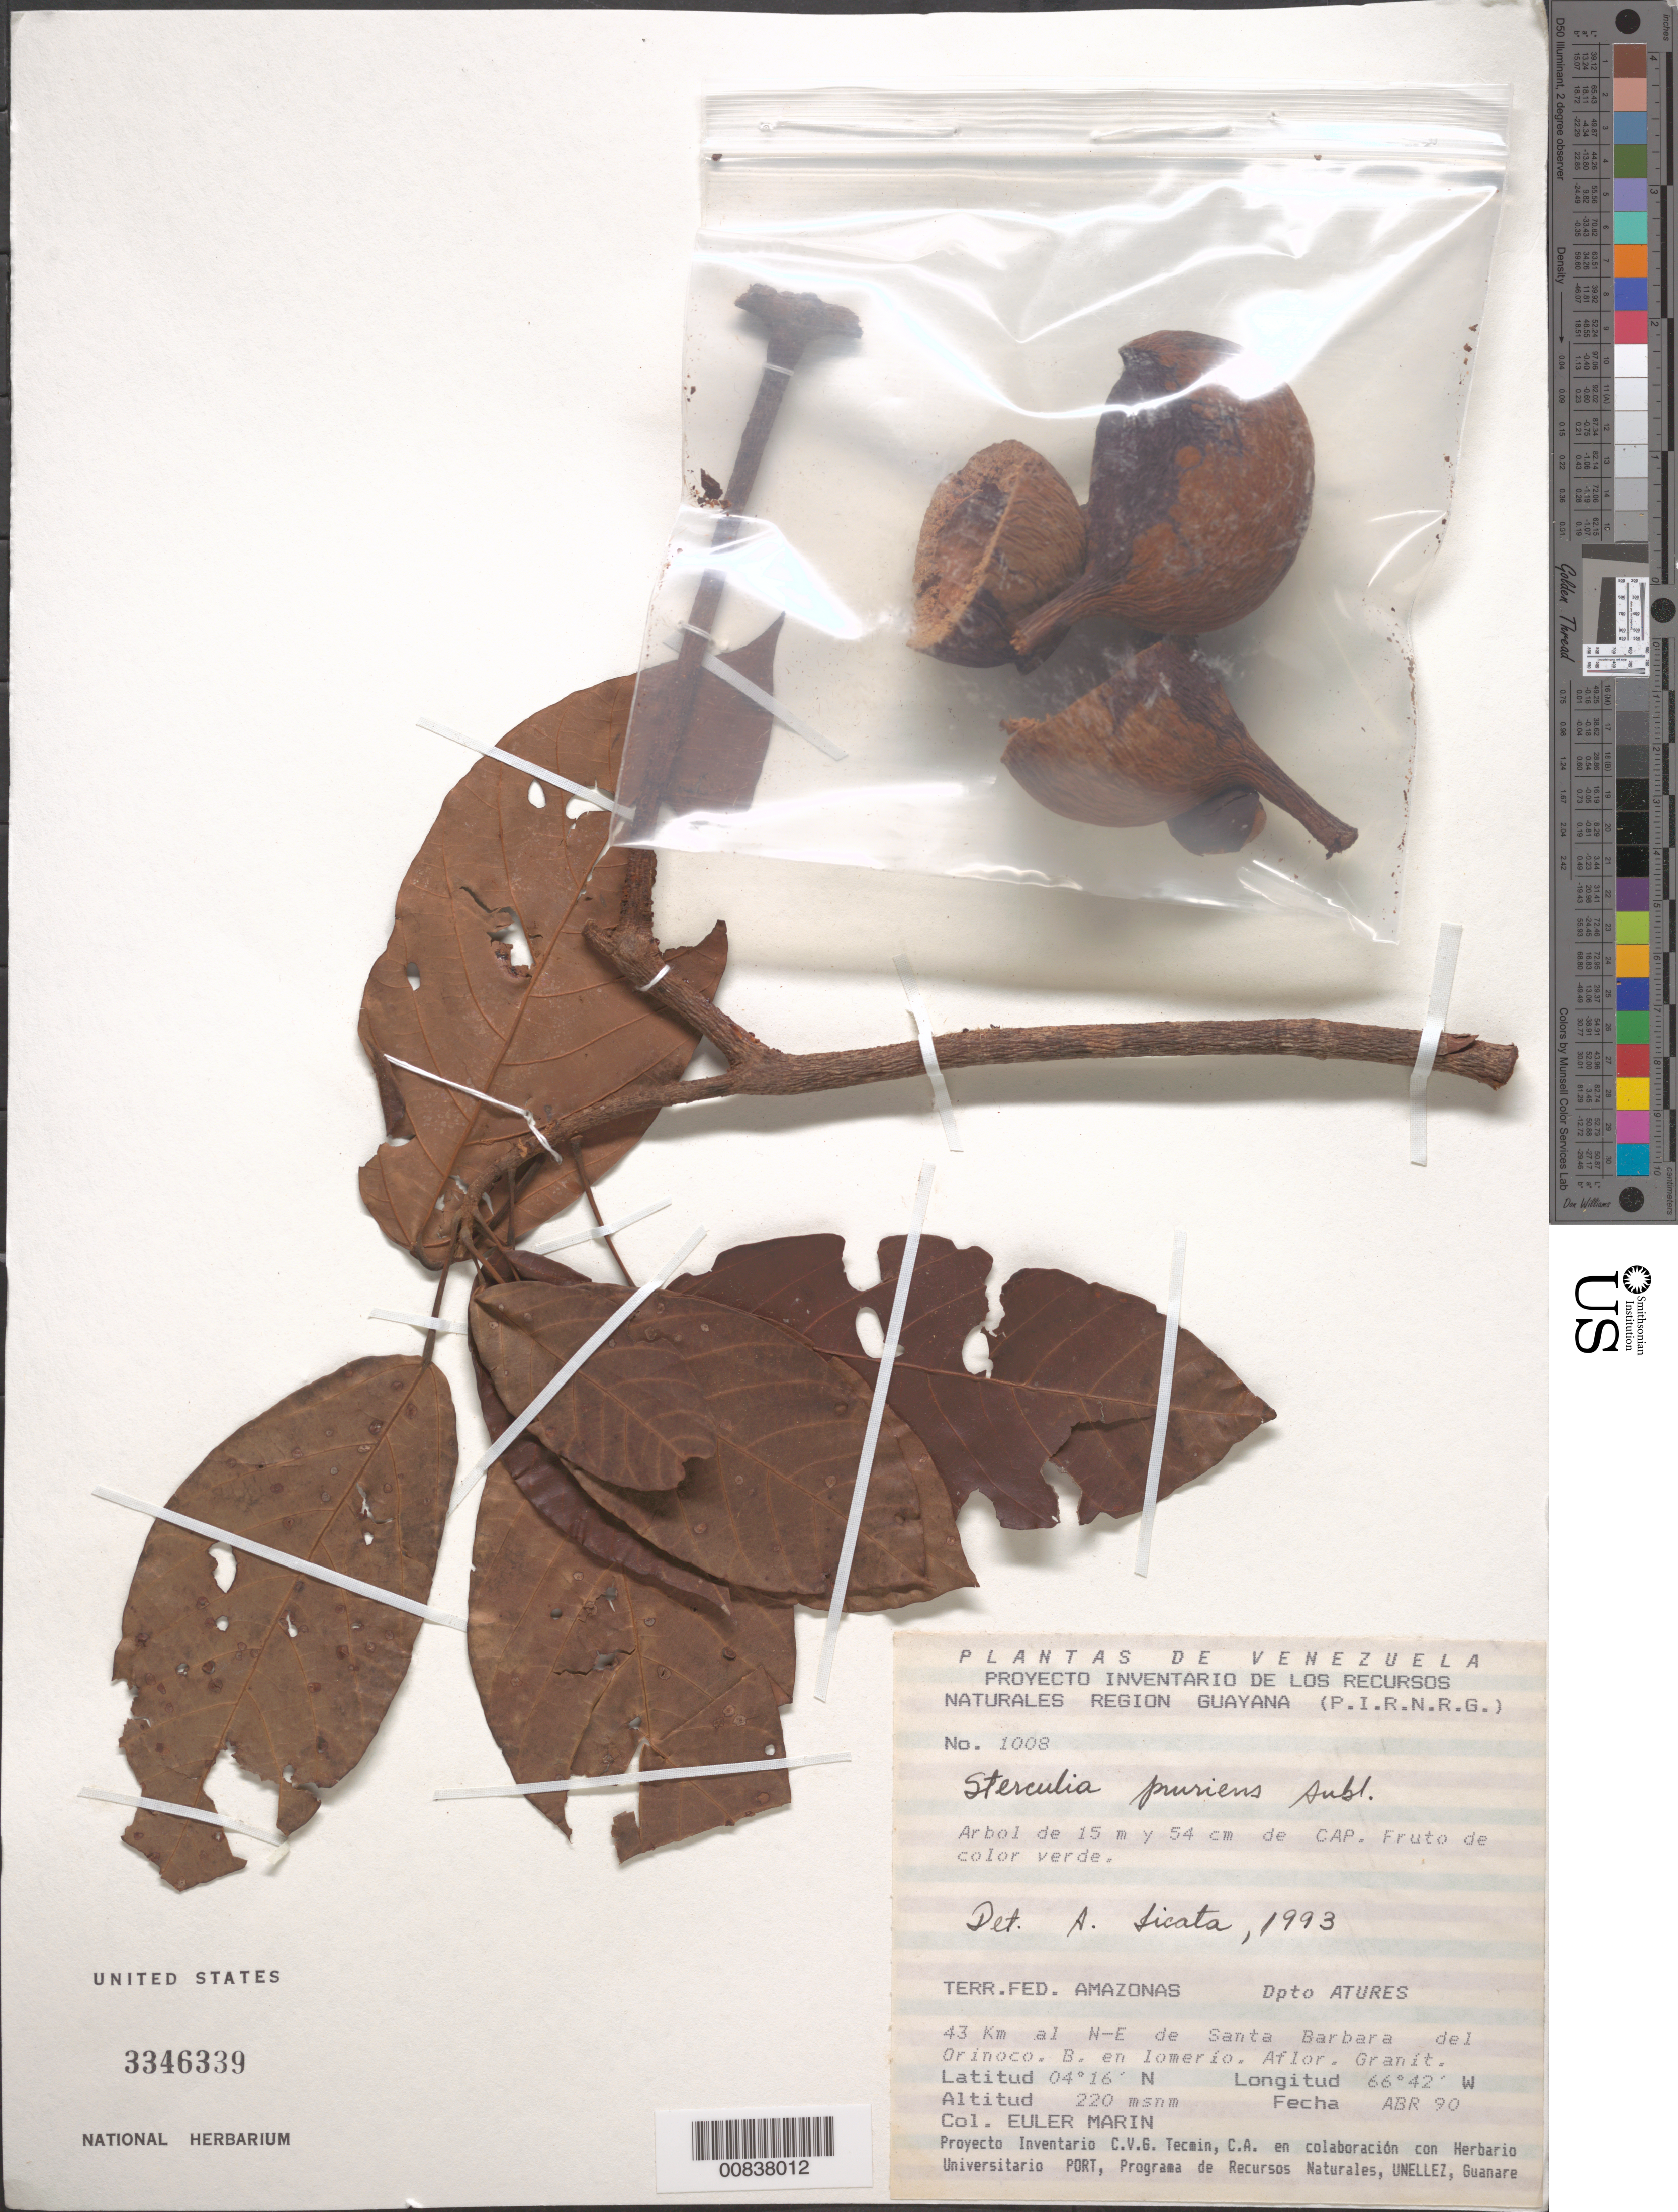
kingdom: Plantae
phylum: Tracheophyta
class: Magnoliopsida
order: Malvales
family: Malvaceae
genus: Sterculia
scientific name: Sterculia pruriens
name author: (Aubl.) K. Schum.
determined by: Licata, A., (PORT), Univ. Nac. Exp. de los Llanos Ezequiel Zamora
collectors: E. Marin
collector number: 1008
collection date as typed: Apr-90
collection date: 1990-04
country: Venezuela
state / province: Amazonas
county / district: Atures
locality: Santa Barbara del Orinoco, 43 km al NE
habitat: Lomerio; aflor. granítica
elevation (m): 220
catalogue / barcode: US 3346339